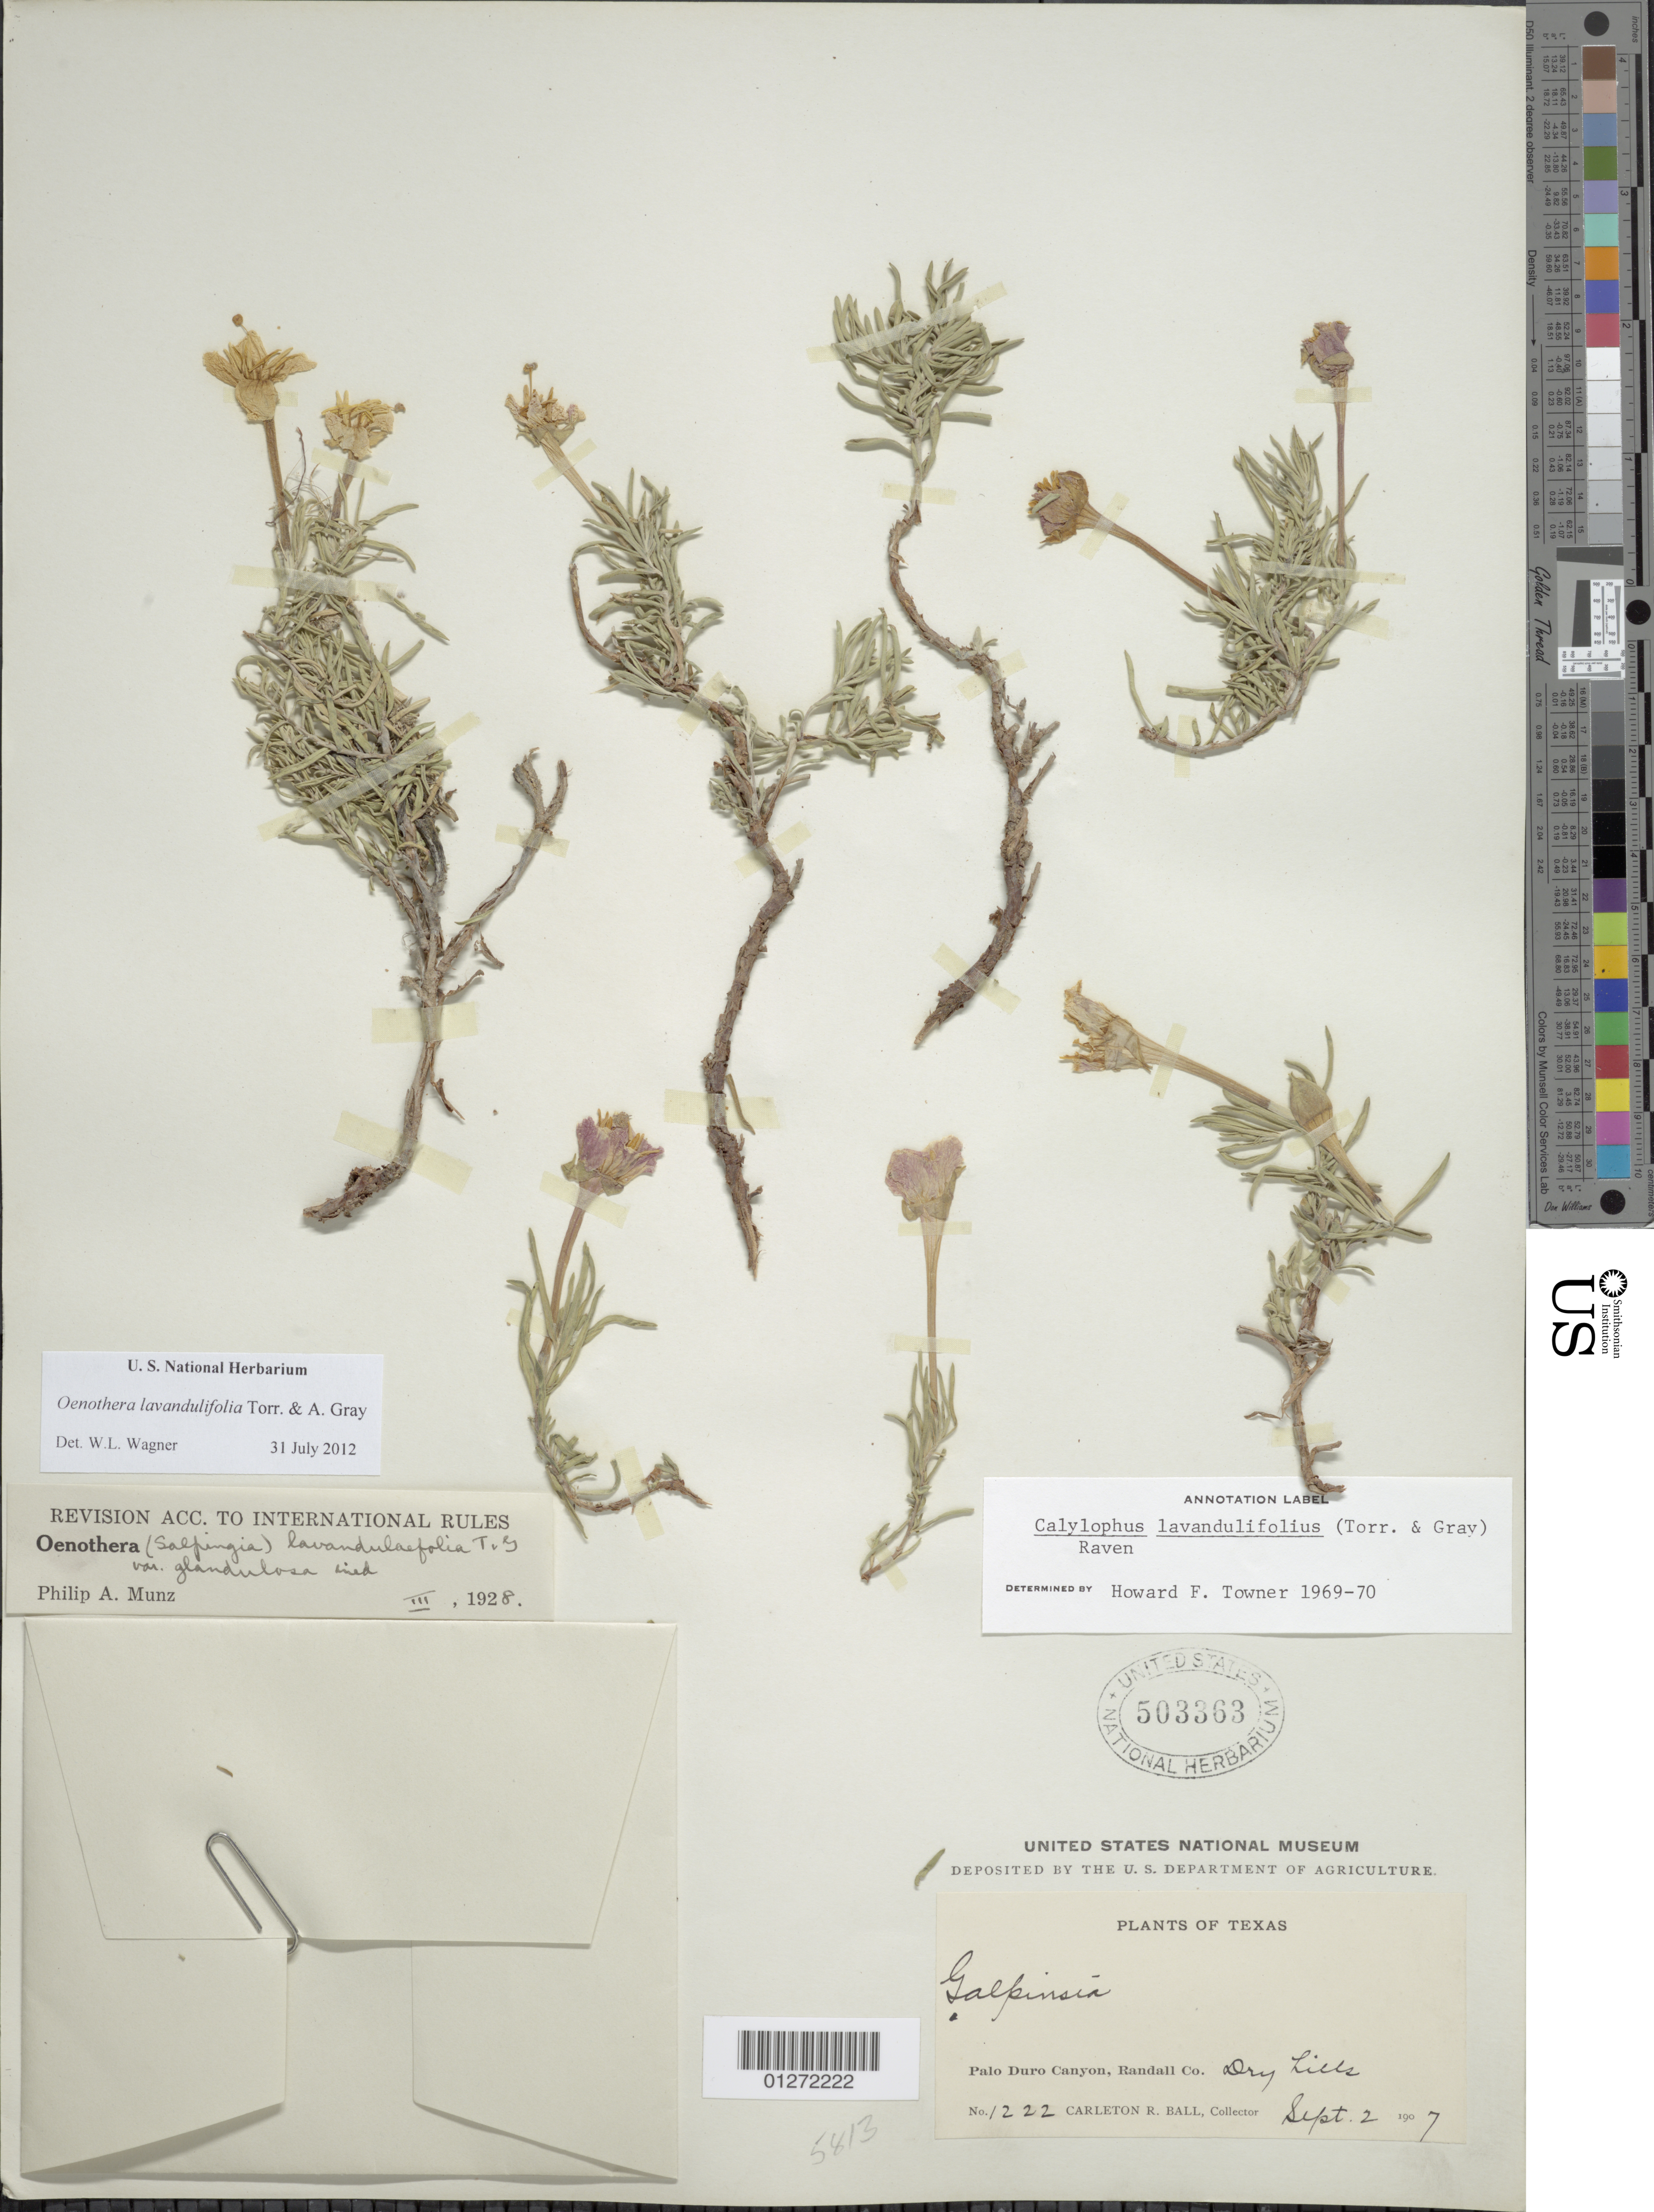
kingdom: Plantae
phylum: Tracheophyta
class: Magnoliopsida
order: Myrtales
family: Onagraceae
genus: Oenothera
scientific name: Oenothera lavandulifolia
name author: Torr. & A. Gray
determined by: Wagner, W. L., (BOT), Smithsonian Institution - National Museum of Natural History (UNITED STATES)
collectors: C. R. Ball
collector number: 1222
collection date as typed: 02 Sep 1907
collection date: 1907-09-02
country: United States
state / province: Texas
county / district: Randall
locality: Palo Duro Canyon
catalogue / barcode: US 5033363